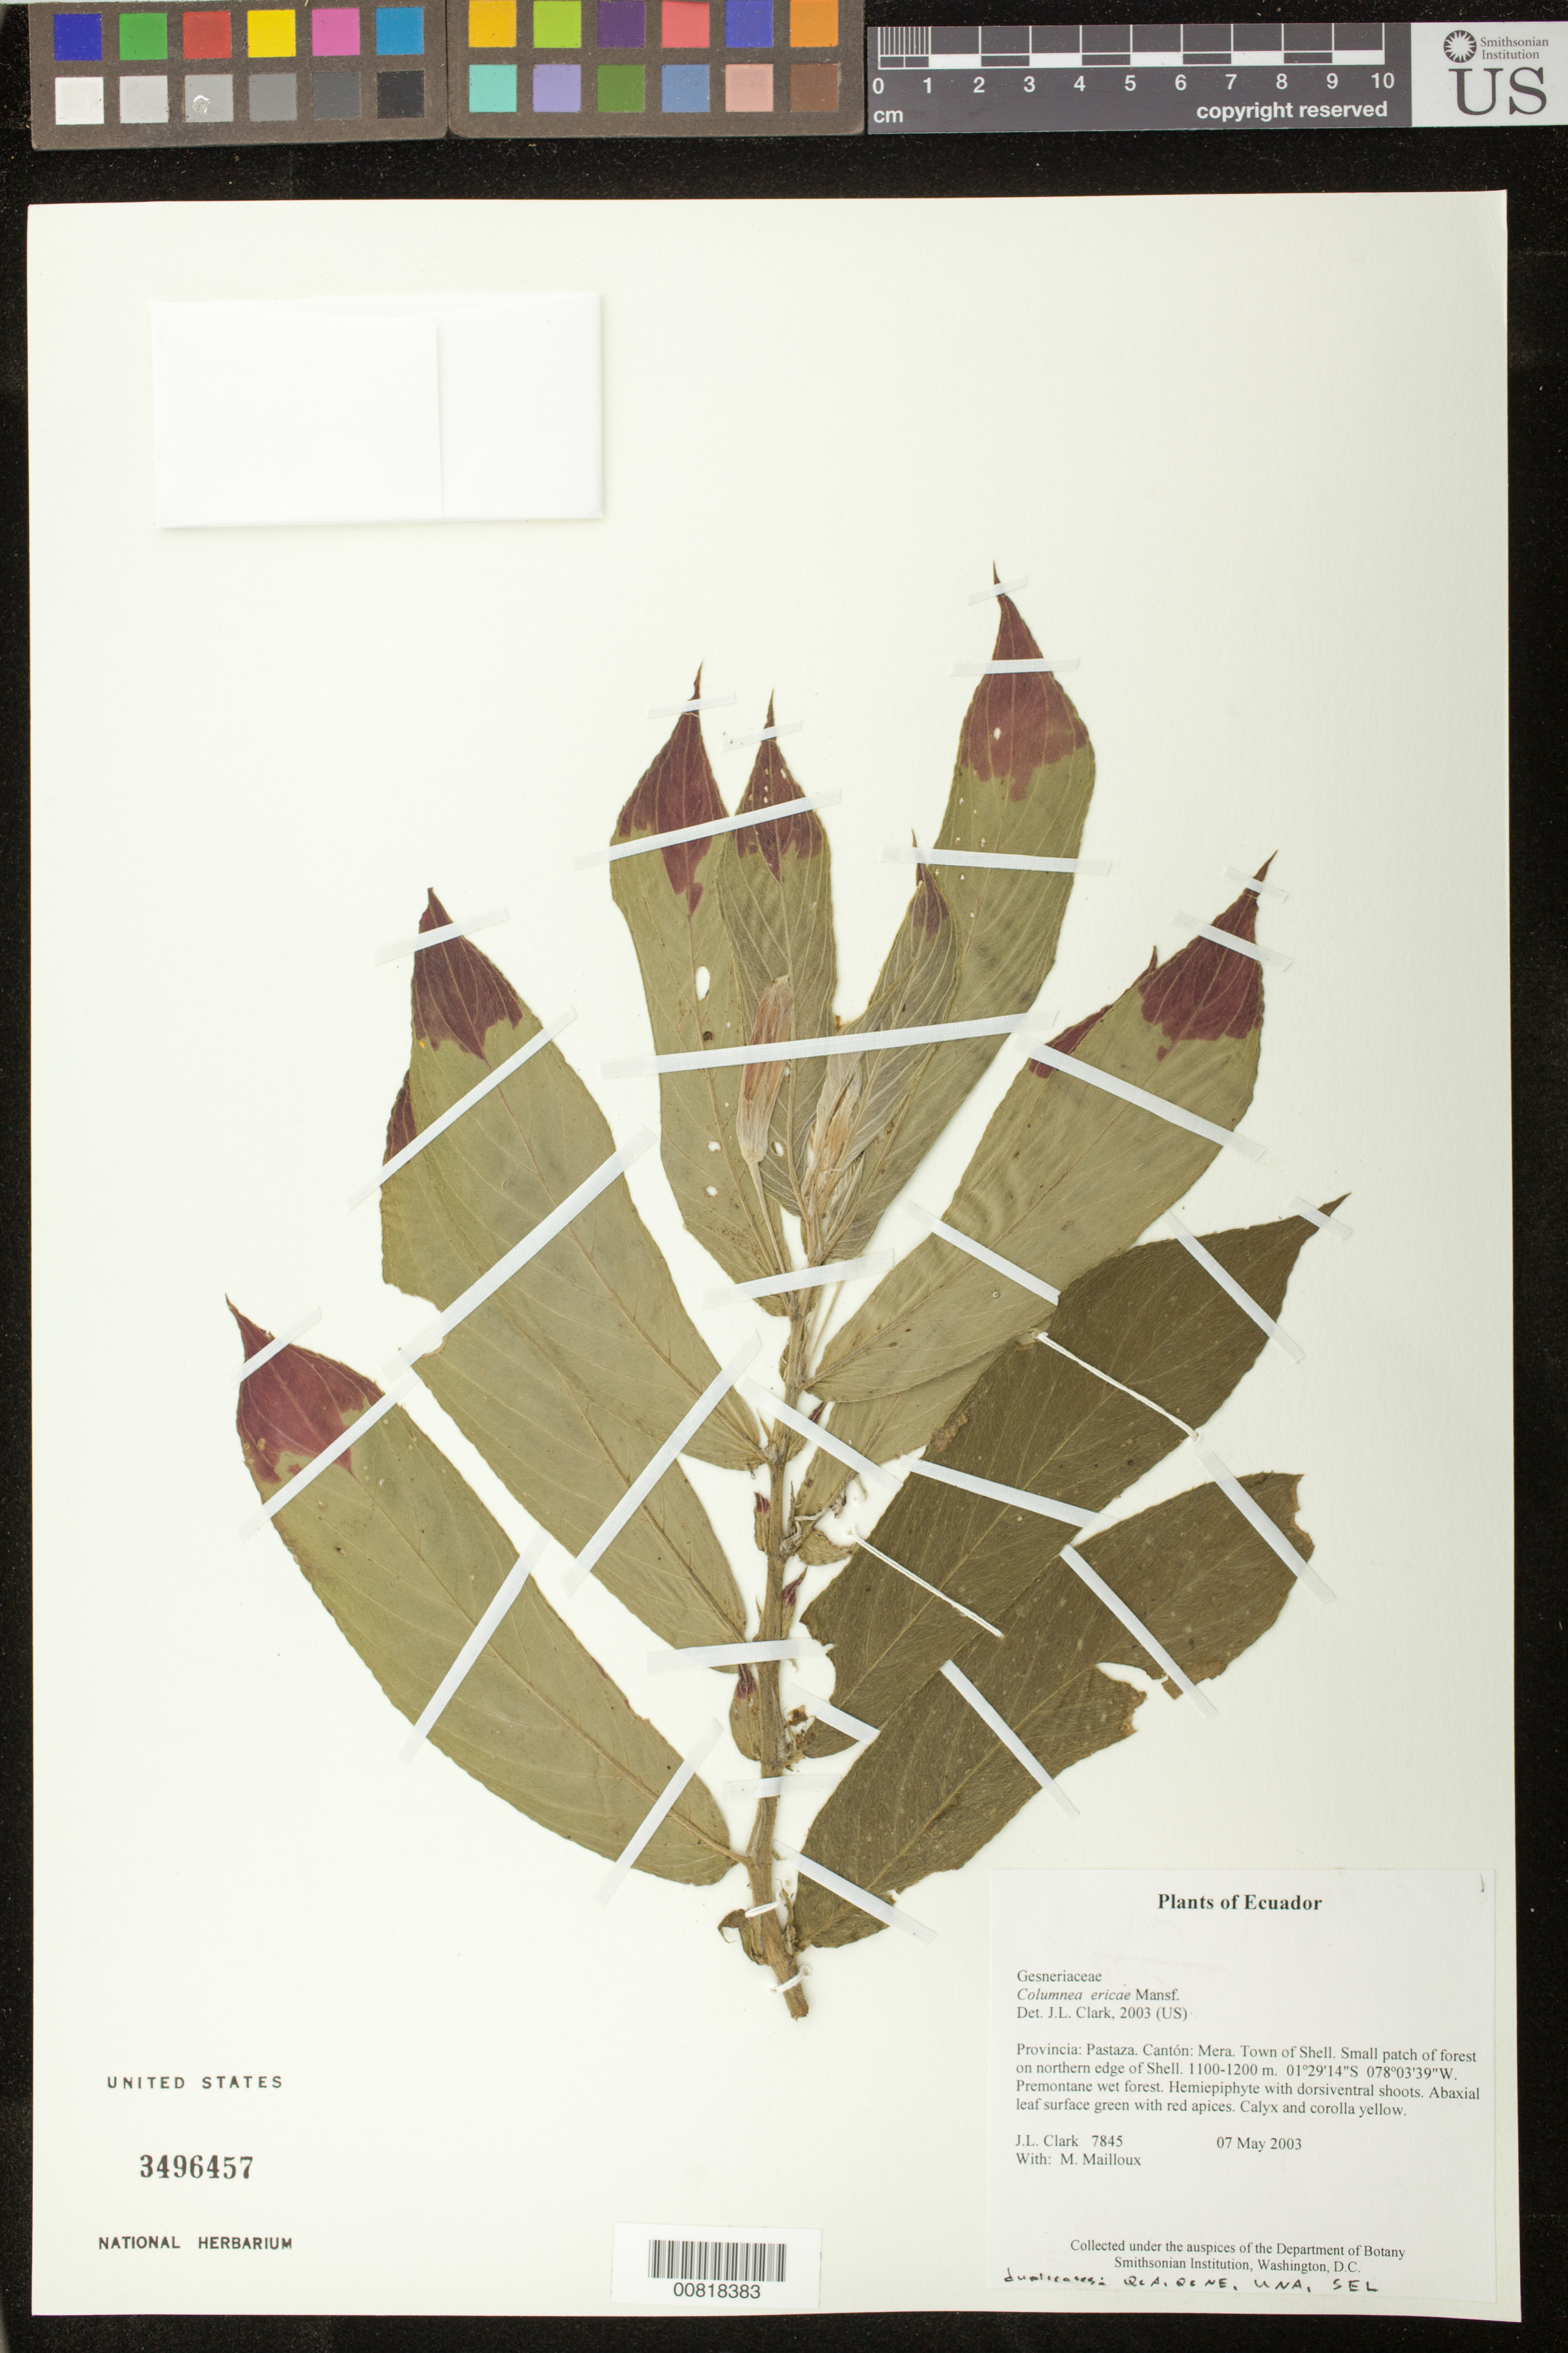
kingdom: Plantae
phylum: Tracheophyta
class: Magnoliopsida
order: Lamiales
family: Gesneriaceae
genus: Columnea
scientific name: Columnea ericae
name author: Mansf.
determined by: Clark, J. L., (SEL), The Marie Selby Botanical Garden (UNITED STATES)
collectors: J. L. Clark & M. Mailloux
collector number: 7845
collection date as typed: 07 May 2003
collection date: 2003-05-07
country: Ecuador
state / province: Pastaza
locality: Mera. Town of Shell. Small patch of forest on northern edge of Shell.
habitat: Premontane wet forest.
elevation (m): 1100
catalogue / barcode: US 3496457